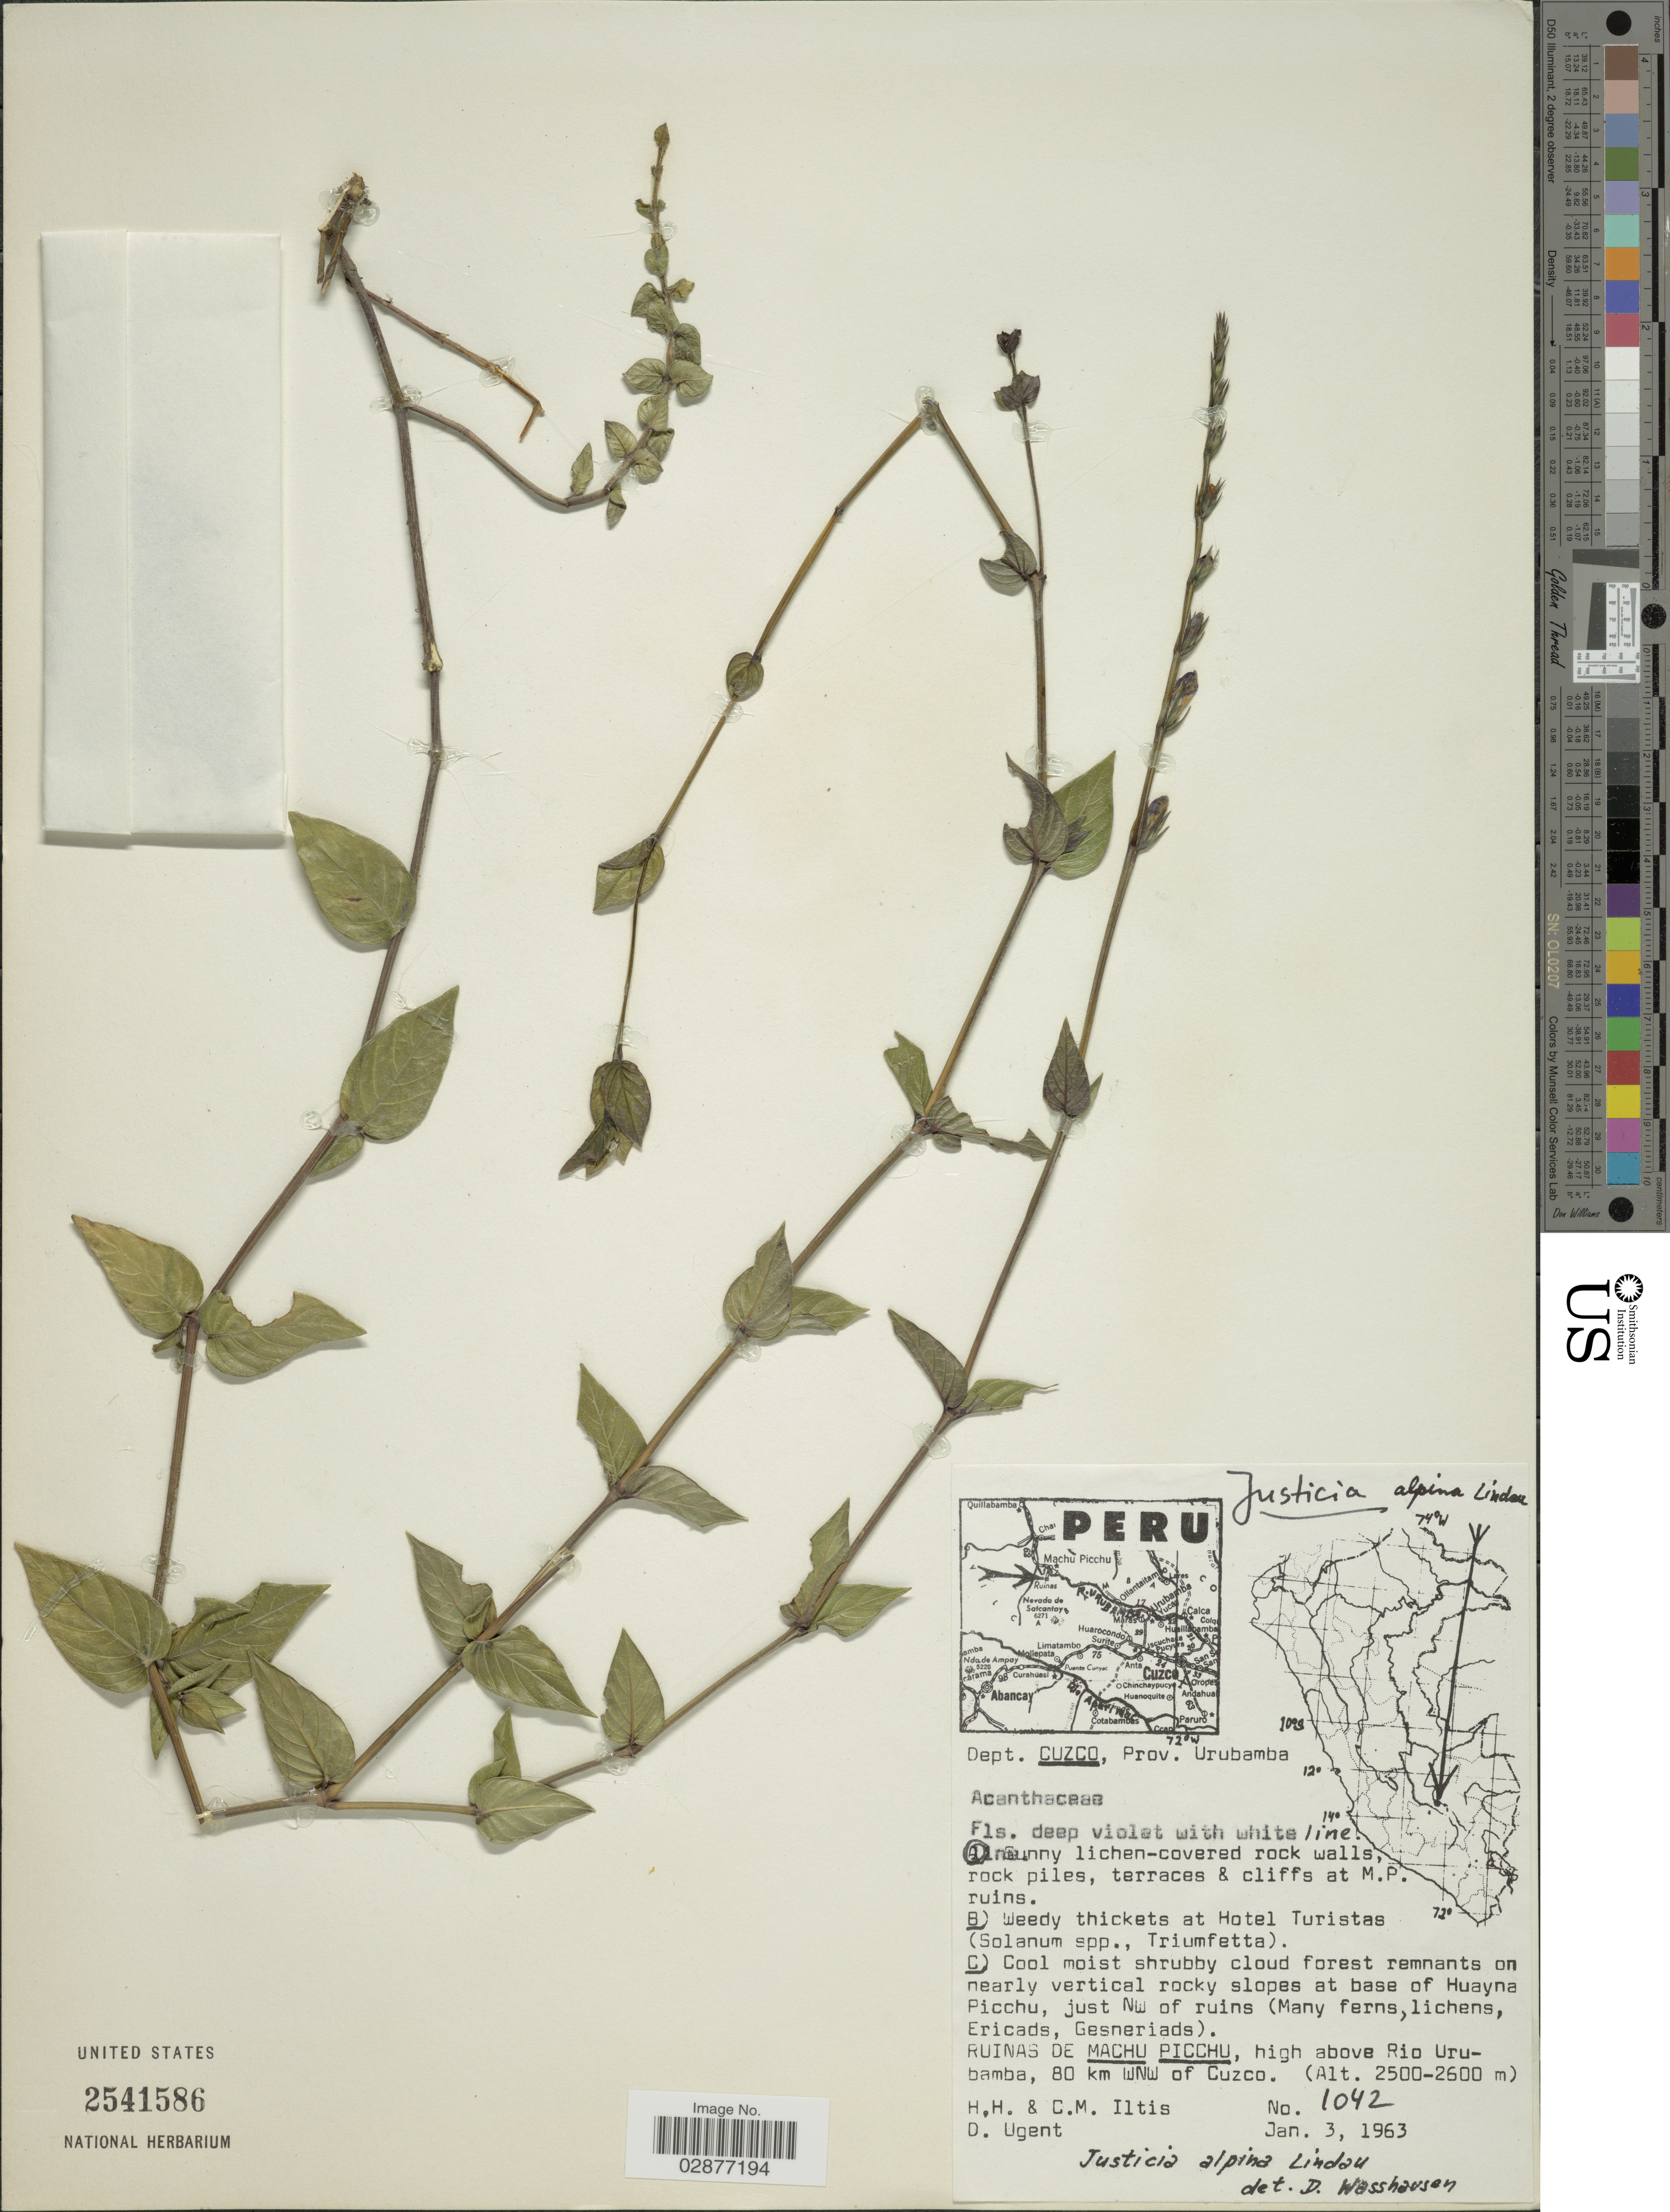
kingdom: Plantae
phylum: Tracheophyta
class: Magnoliopsida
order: Lamiales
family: Acanthaceae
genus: Justicia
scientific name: Justicia alpina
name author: Lindau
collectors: H. H. Iltis, C. M Iltis & D. Ugent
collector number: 1042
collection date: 1963-01-03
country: Peru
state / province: Cusco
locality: Dept. Cuzco, Prov. Urubamba. Ruinas de Machu Picchu, high above Rio Urubamba, 80 km WNW of Cuzco.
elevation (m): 2500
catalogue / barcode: US 2541586